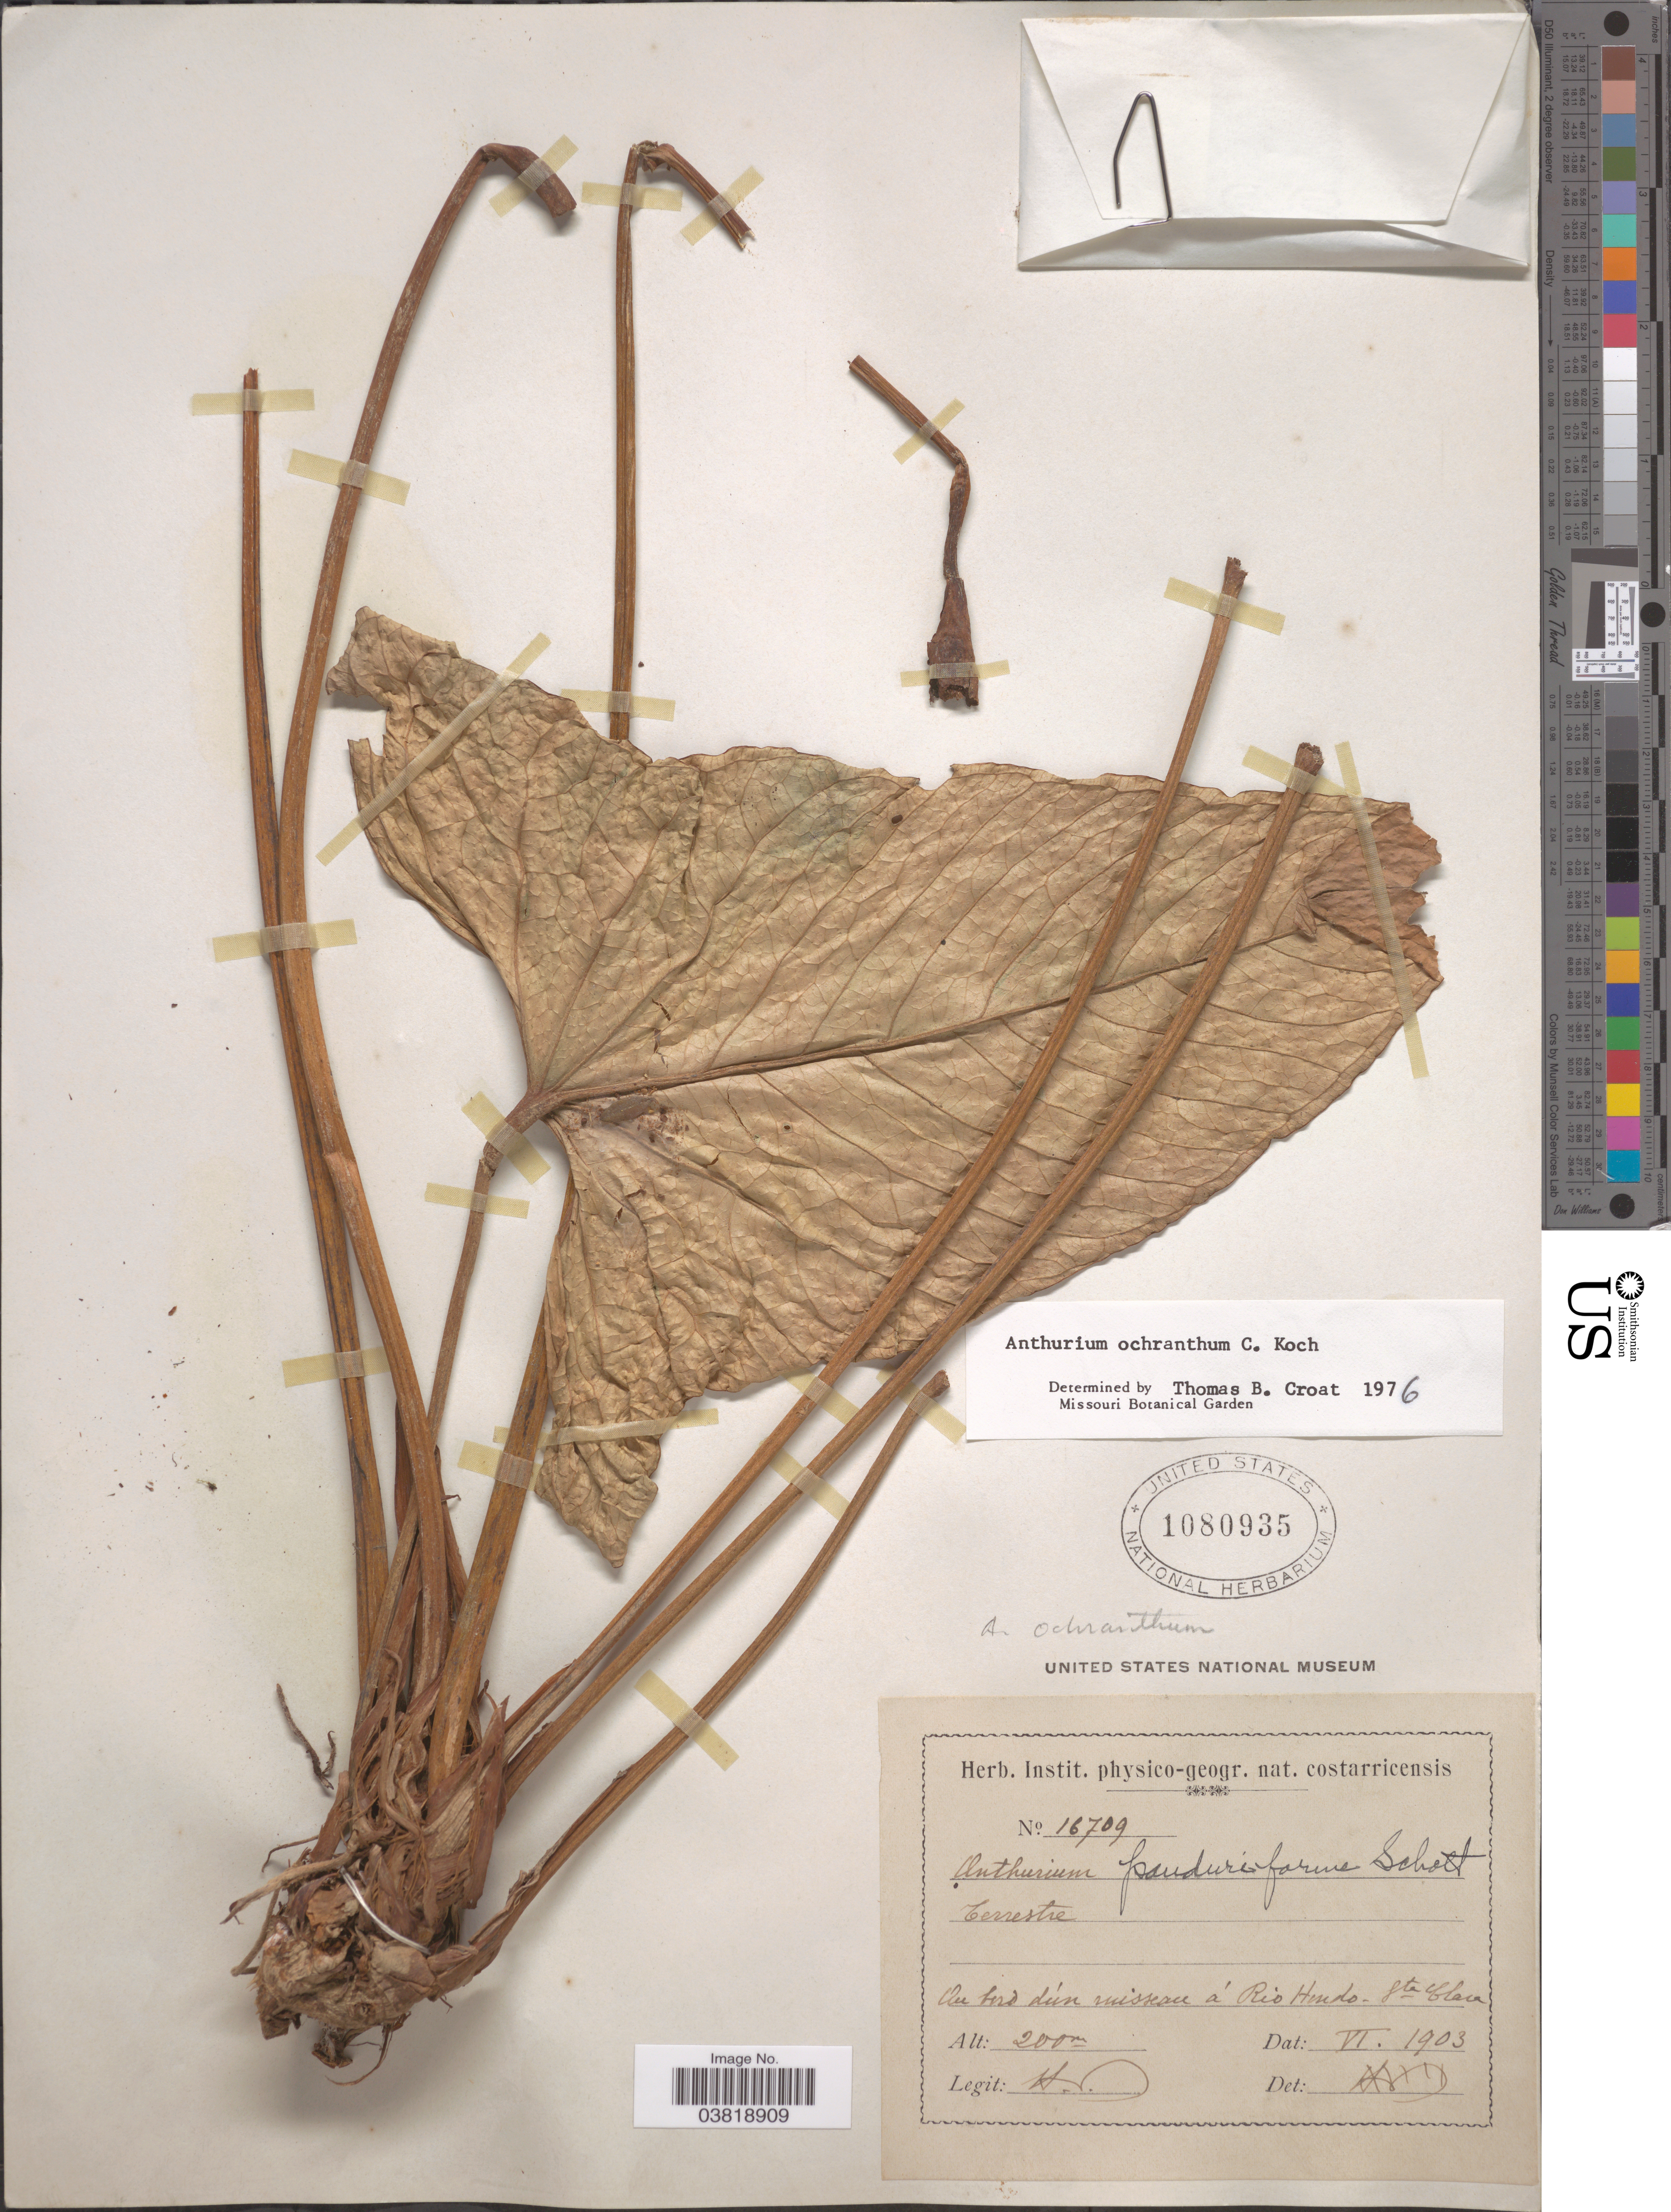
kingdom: Plantae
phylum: Tracheophyta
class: Liliopsida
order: Alismatales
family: Araceae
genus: Anthurium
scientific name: Anthurium ochranthum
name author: K. Koch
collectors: H. P.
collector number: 16709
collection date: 1903-06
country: Costa Rica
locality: Au bord dún ruisseau á Rio Hondo - Sta Clara.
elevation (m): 200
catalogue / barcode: US 1080935